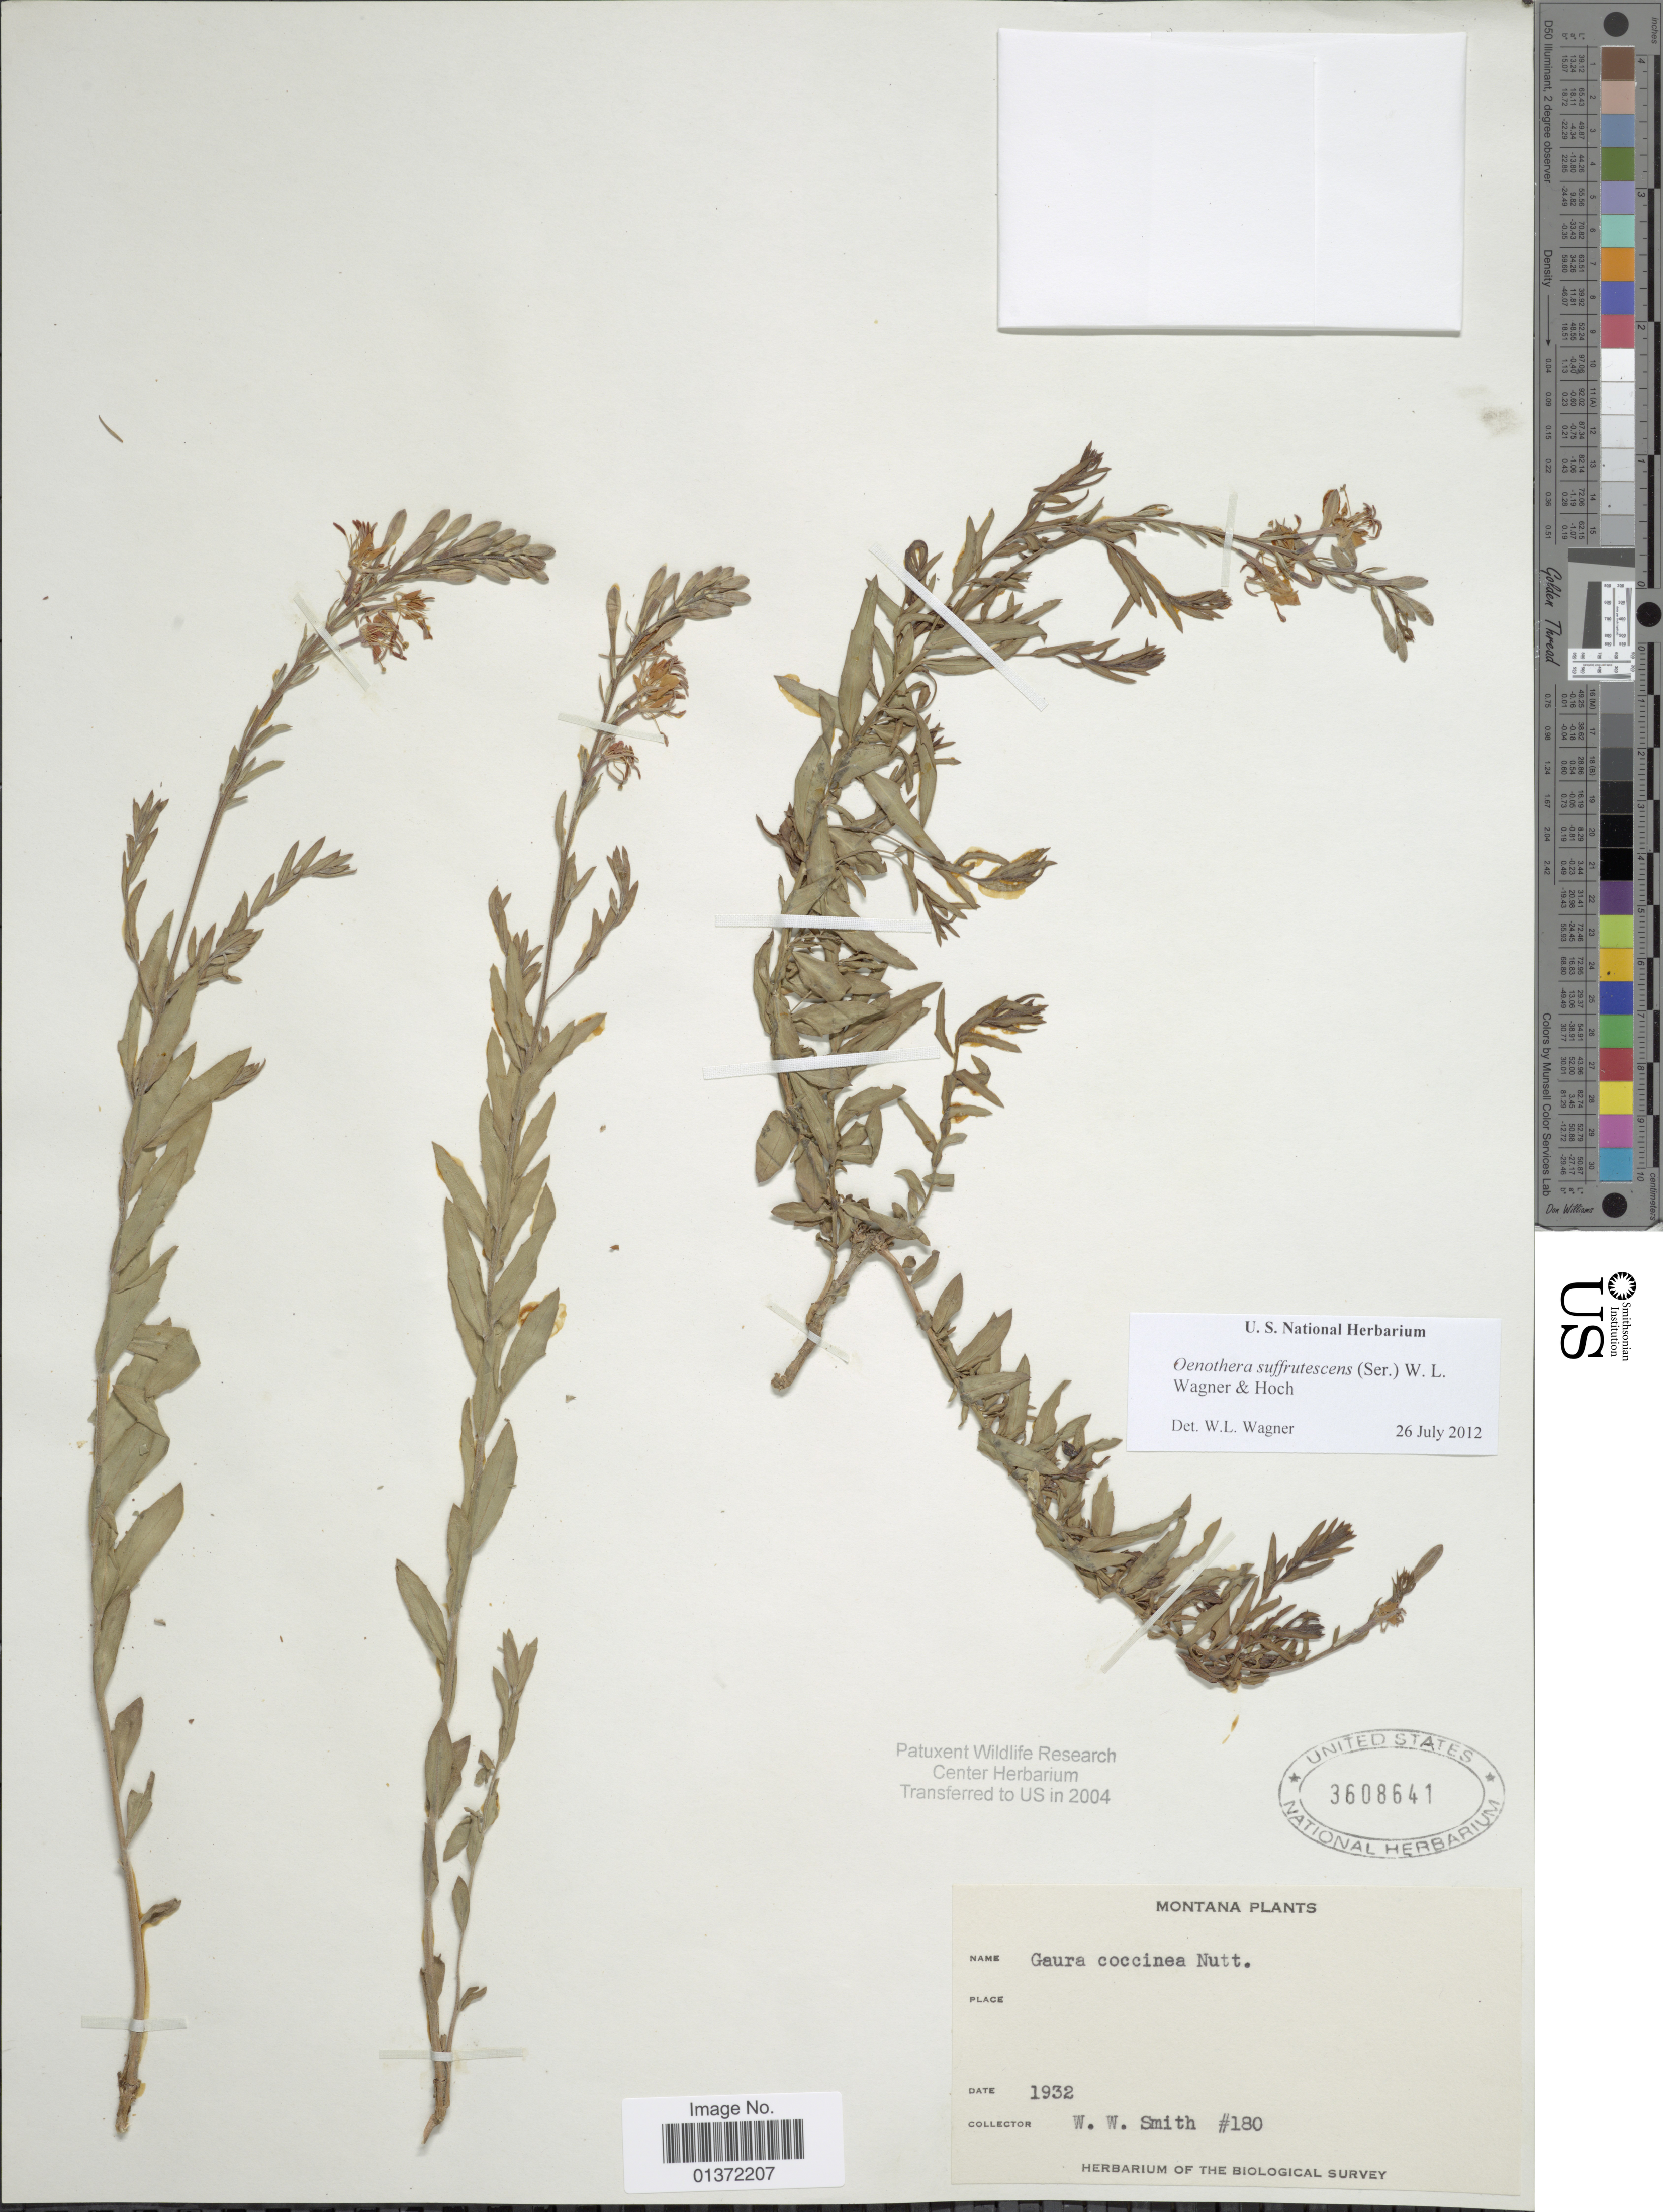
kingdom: Plantae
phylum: Tracheophyta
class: Magnoliopsida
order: Myrtales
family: Onagraceae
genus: Oenothera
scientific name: Oenothera suffrutescens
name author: (Ser.) W.L. Wagner & Hoch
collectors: W. W. Smith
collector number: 180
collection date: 1932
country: United States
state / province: Montana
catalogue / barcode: US 3608641